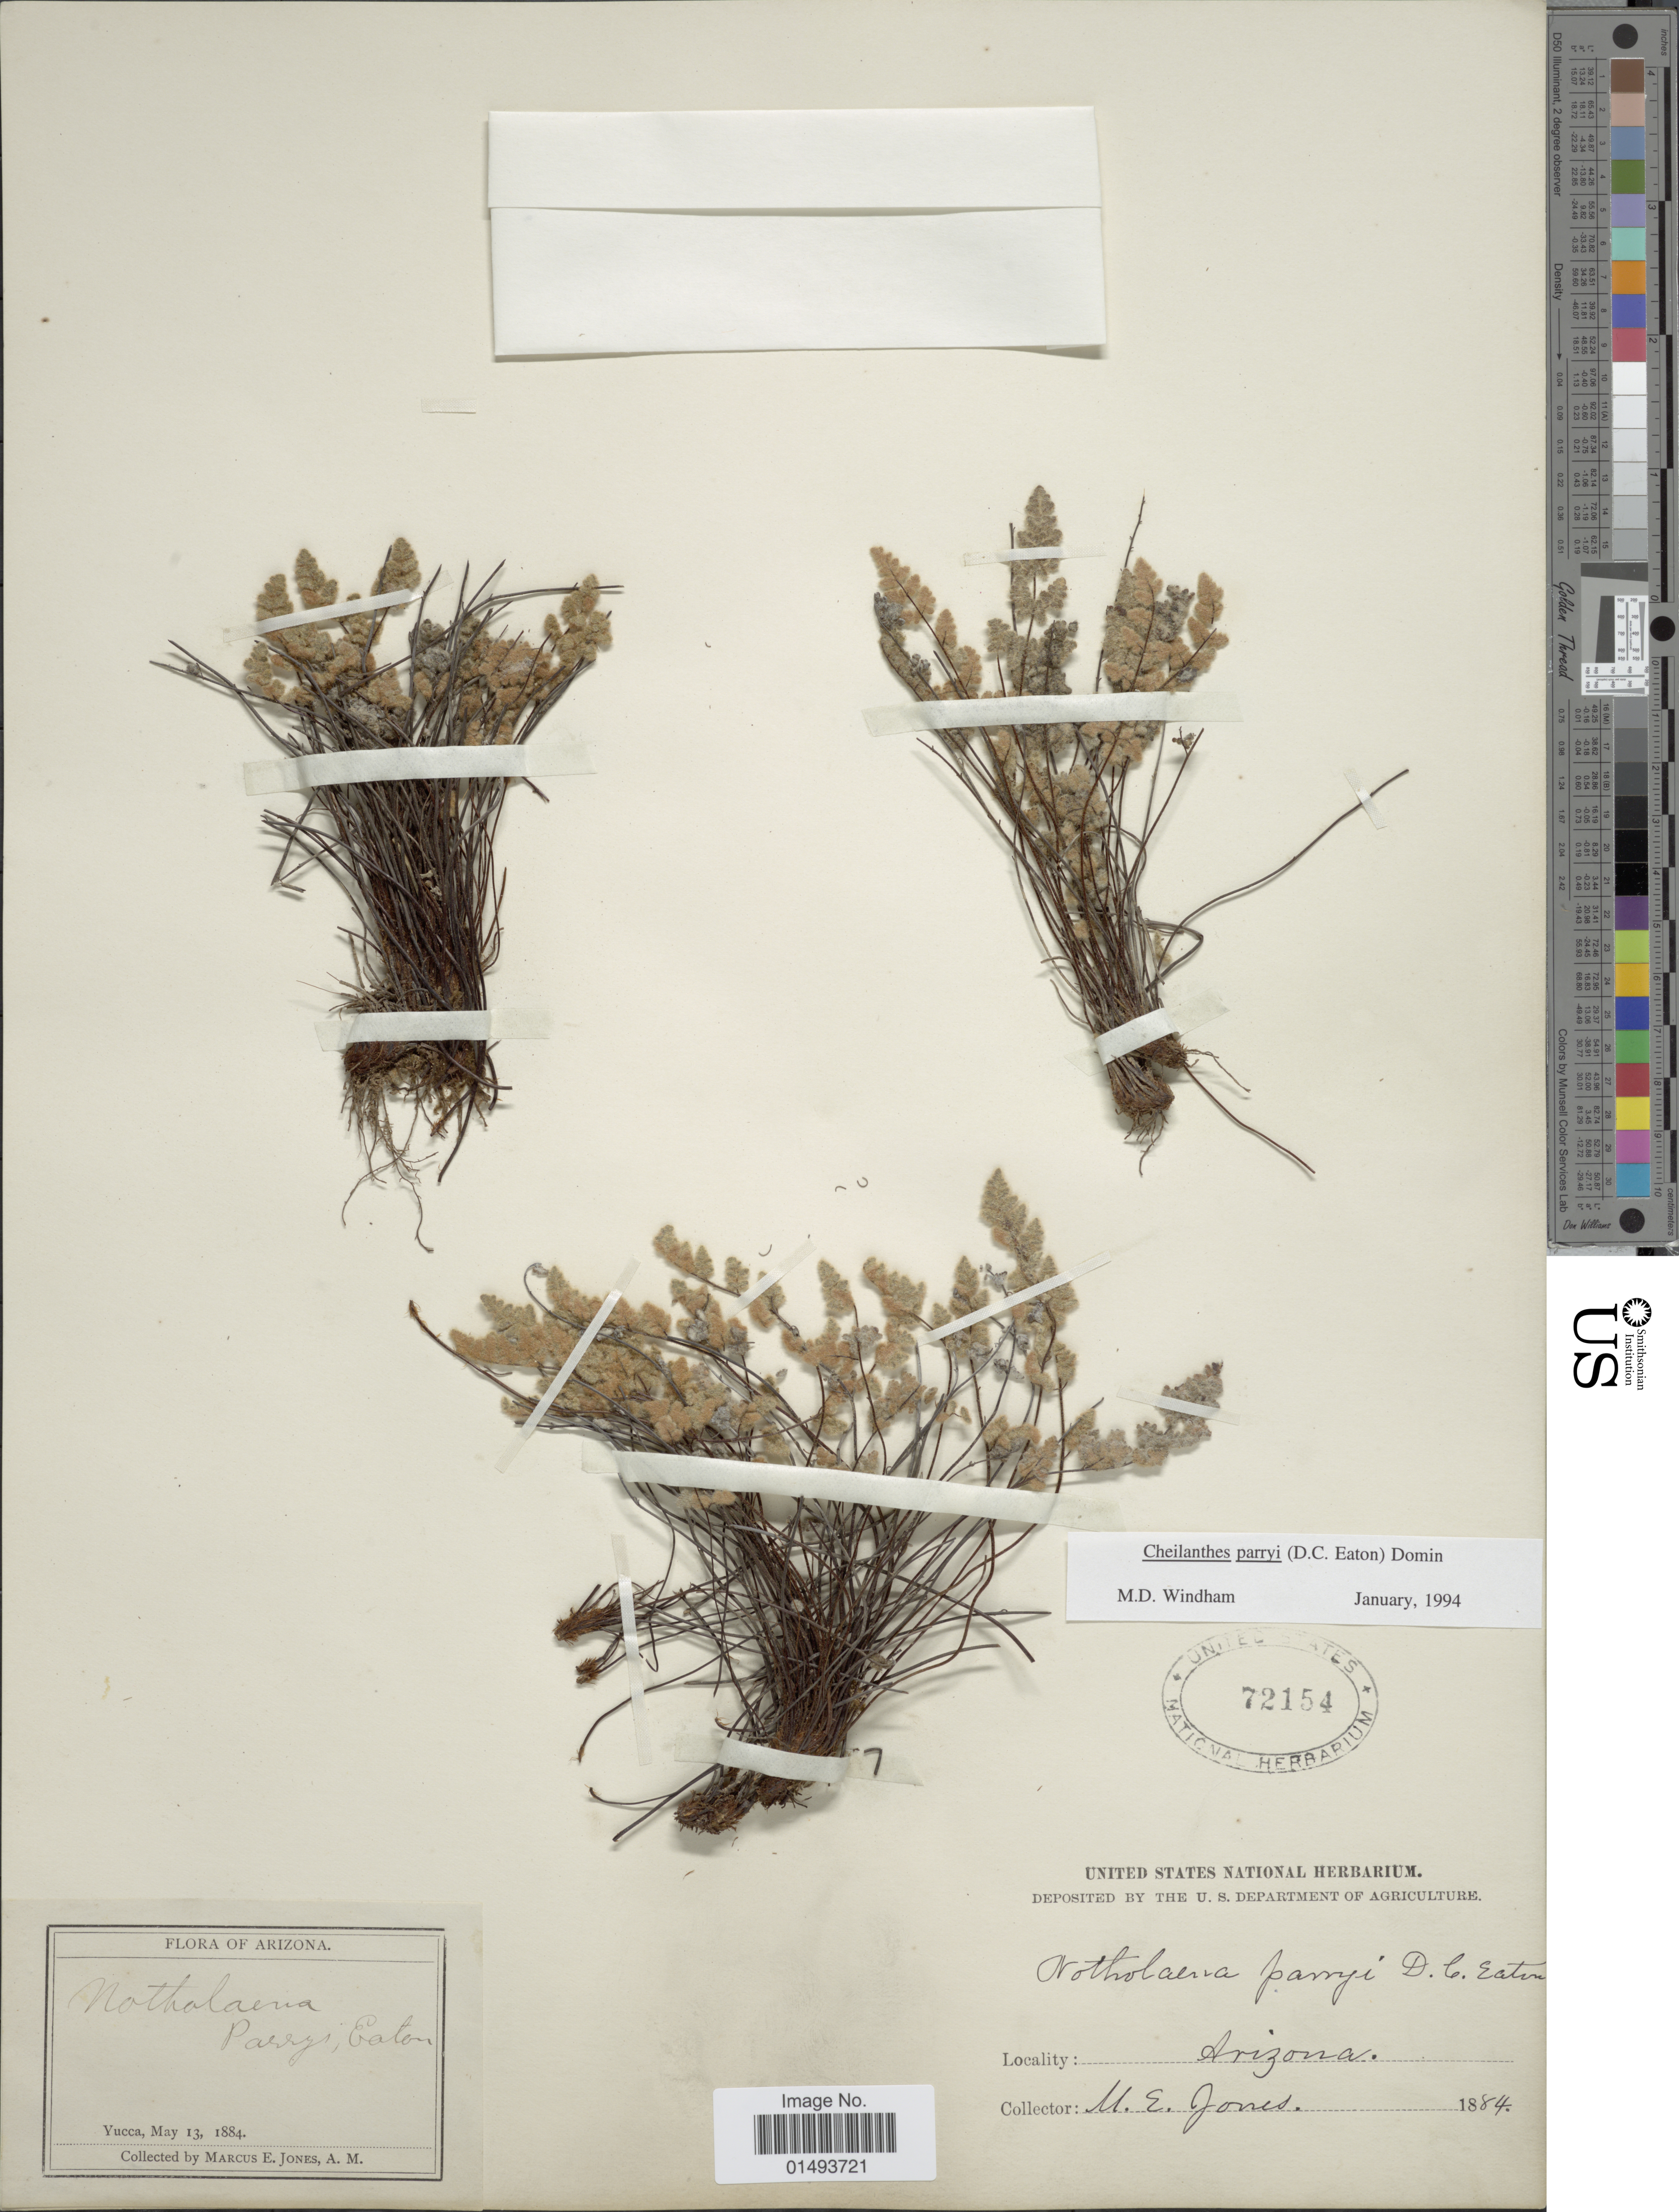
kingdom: Plantae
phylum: Tracheophyta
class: Polypodiopsida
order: Polypodiales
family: Pteridaceae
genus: Myriopteris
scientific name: Myriopteris parryi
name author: (D.C. Eaton) Grusz & Windham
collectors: M. E. Jones & A. M. Jones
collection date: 1884-05-13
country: United States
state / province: Arizona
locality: Plants of Arizona, Yucca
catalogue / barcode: US 72154